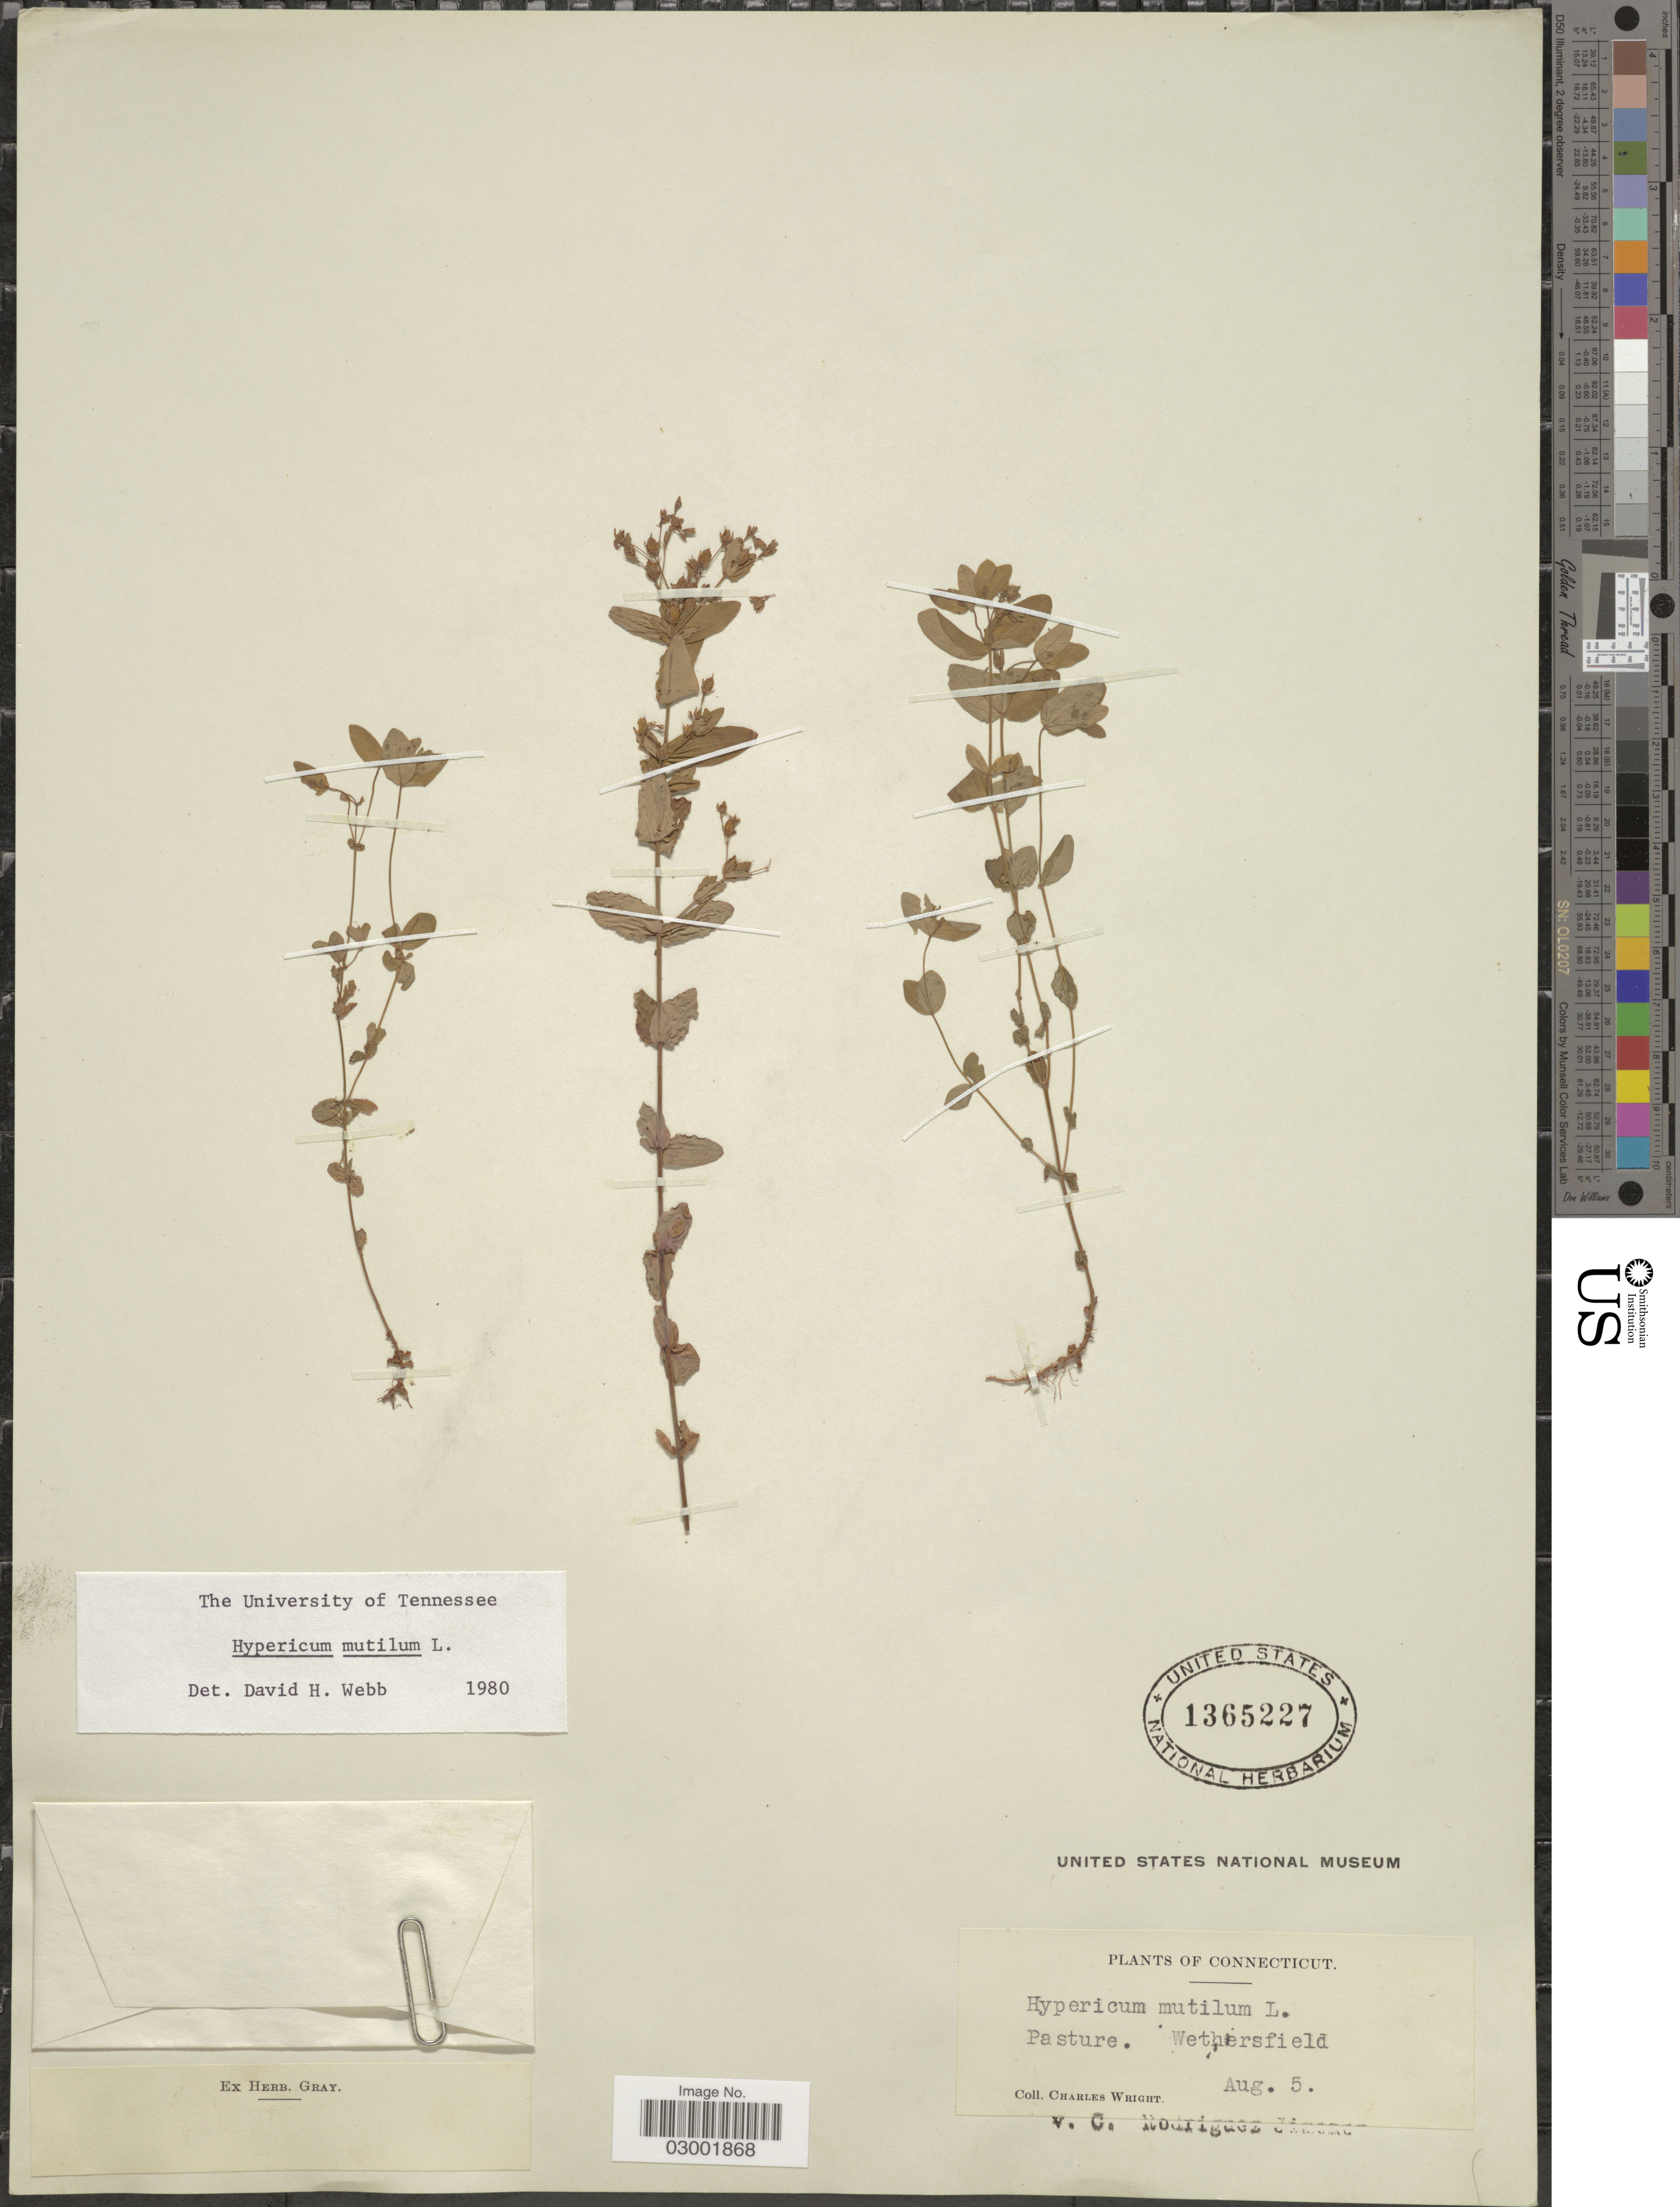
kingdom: Plantae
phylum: Tracheophyta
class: Magnoliopsida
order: Malpighiales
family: Hypericaceae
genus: Hypericum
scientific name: Hypericum mutilum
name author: L.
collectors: C. Wright & C. Rodríguez Jiménez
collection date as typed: Transcribed d/m/y: /8/5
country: United States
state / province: Connecticut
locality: Wethersfield.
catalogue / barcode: US 1365227